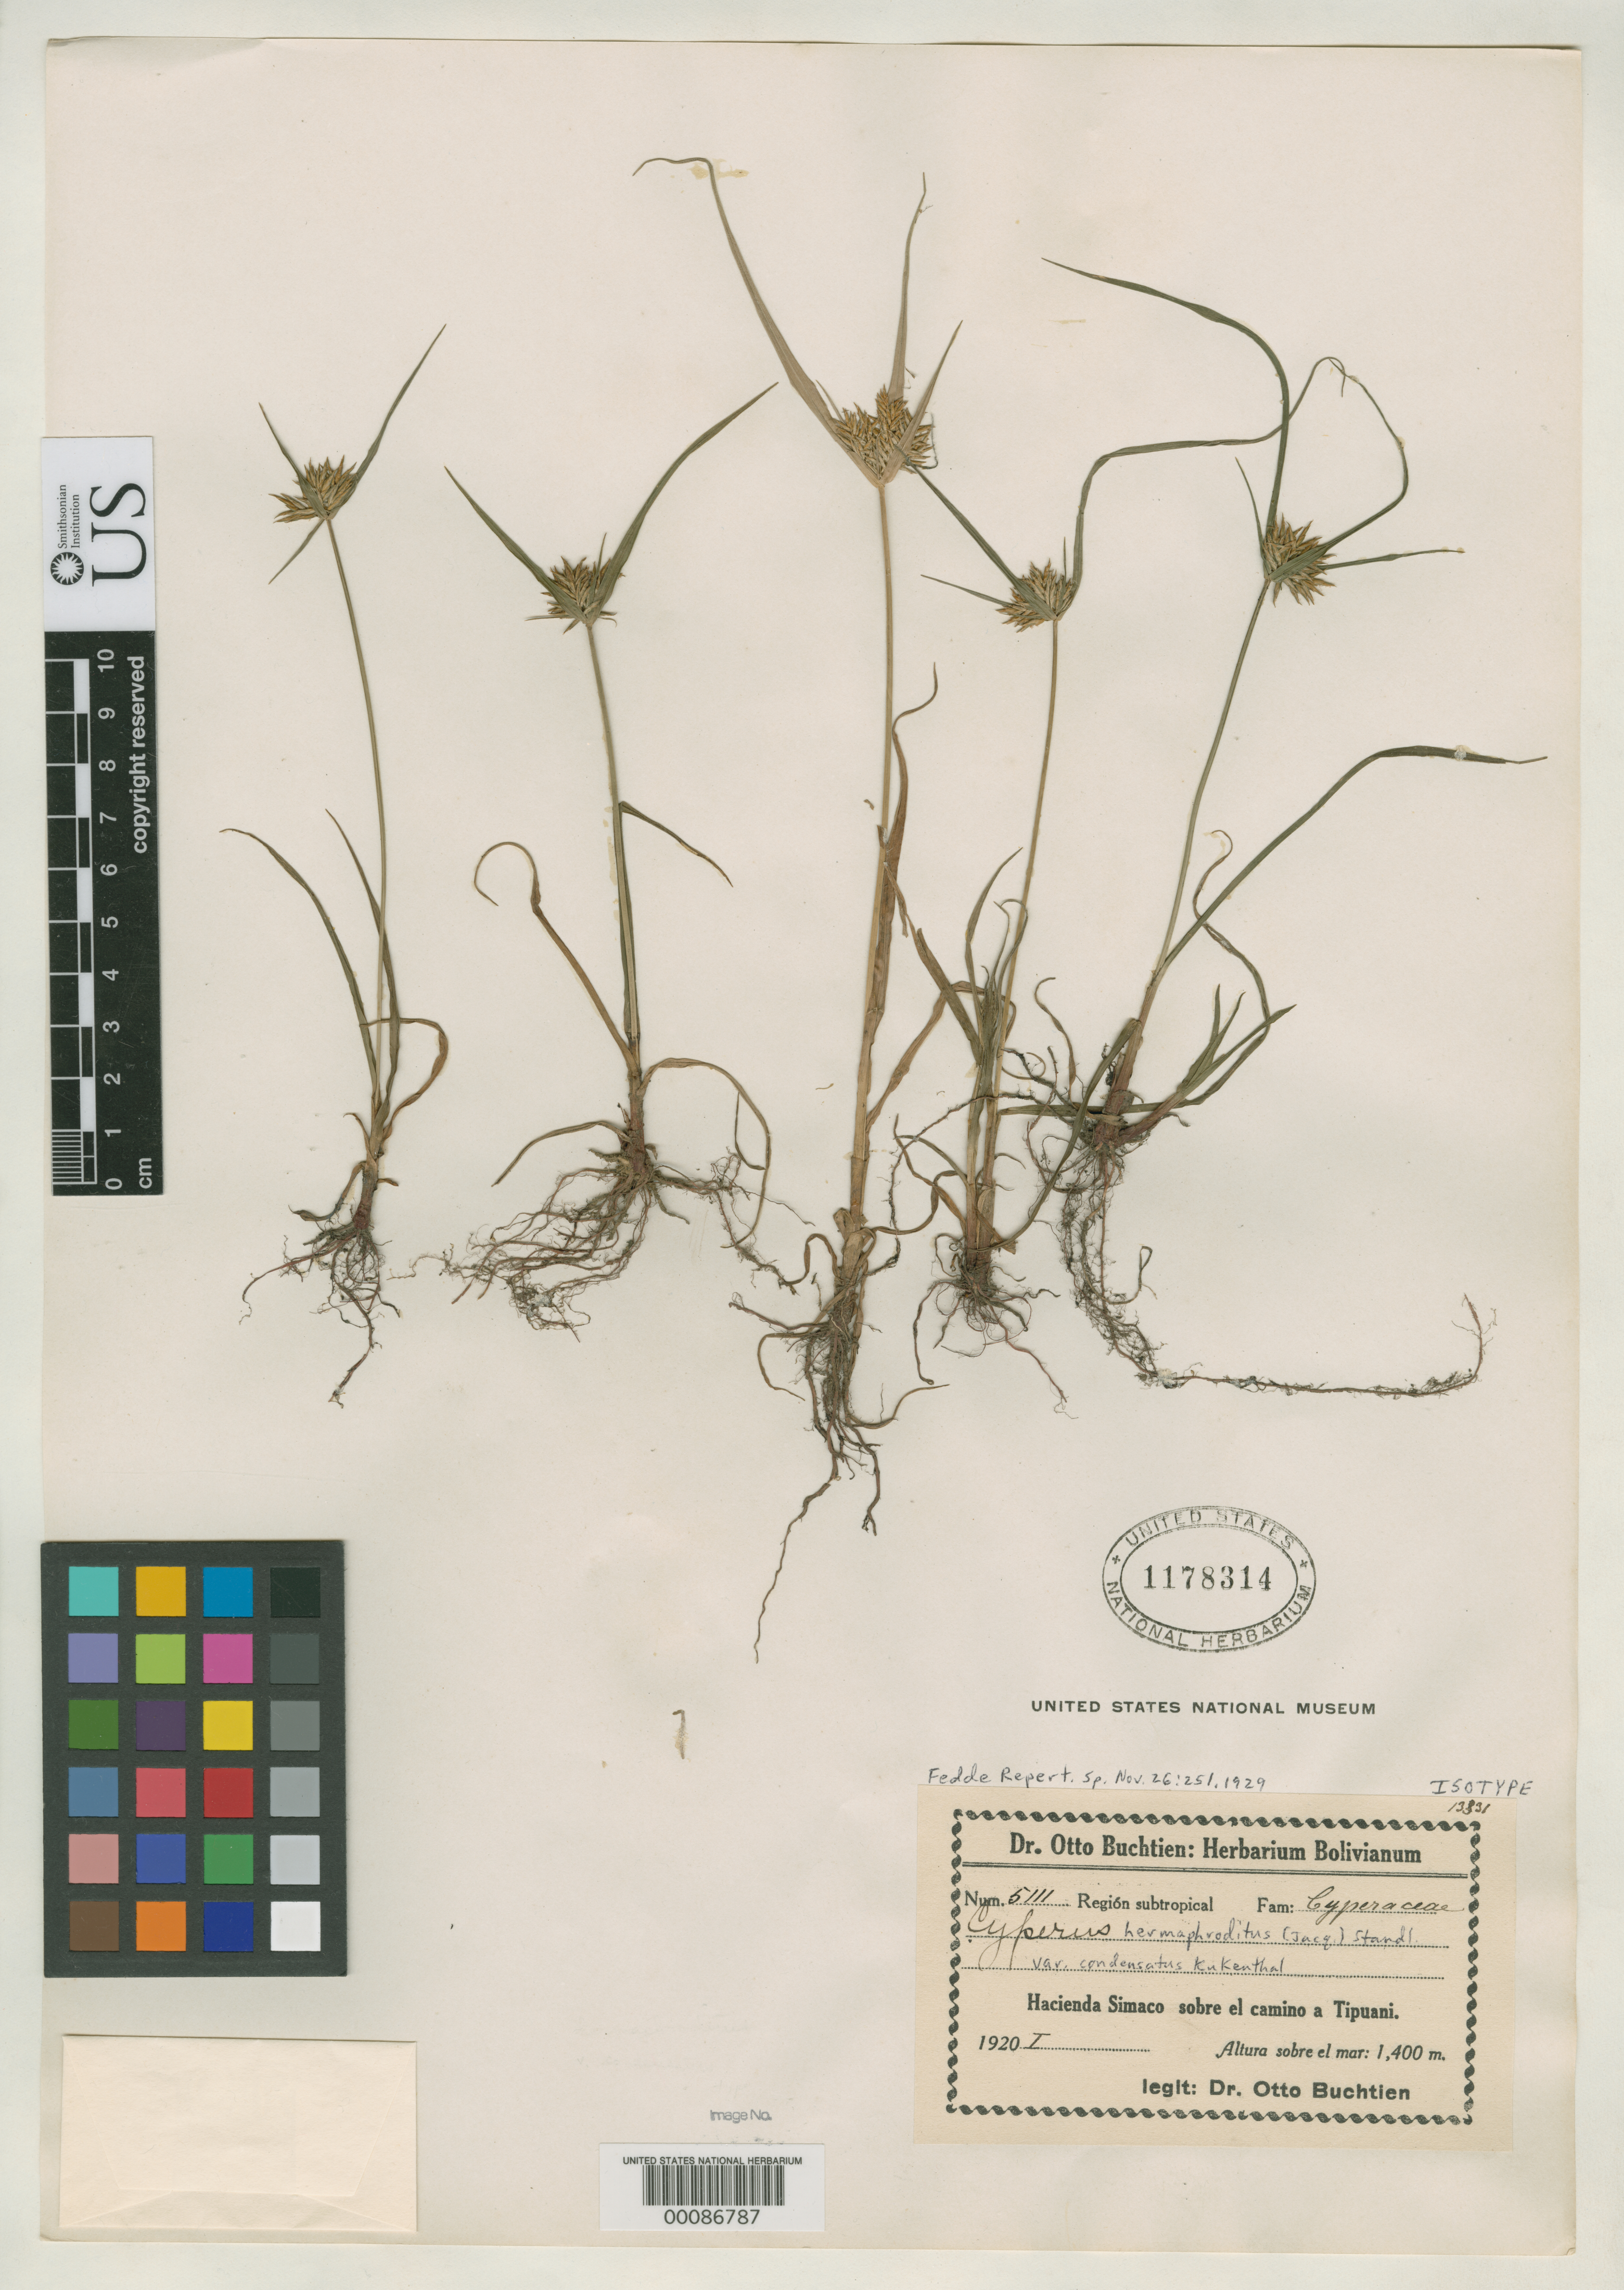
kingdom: Plantae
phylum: Tracheophyta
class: Liliopsida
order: Poales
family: Cyperaceae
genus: Cyperus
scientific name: Cyperus hermaphroditus var. condensatus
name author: Kük.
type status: Isotype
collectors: O. Buchtien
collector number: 5111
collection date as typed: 1920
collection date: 1920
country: Bolivia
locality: Mapiri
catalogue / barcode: US 1178314